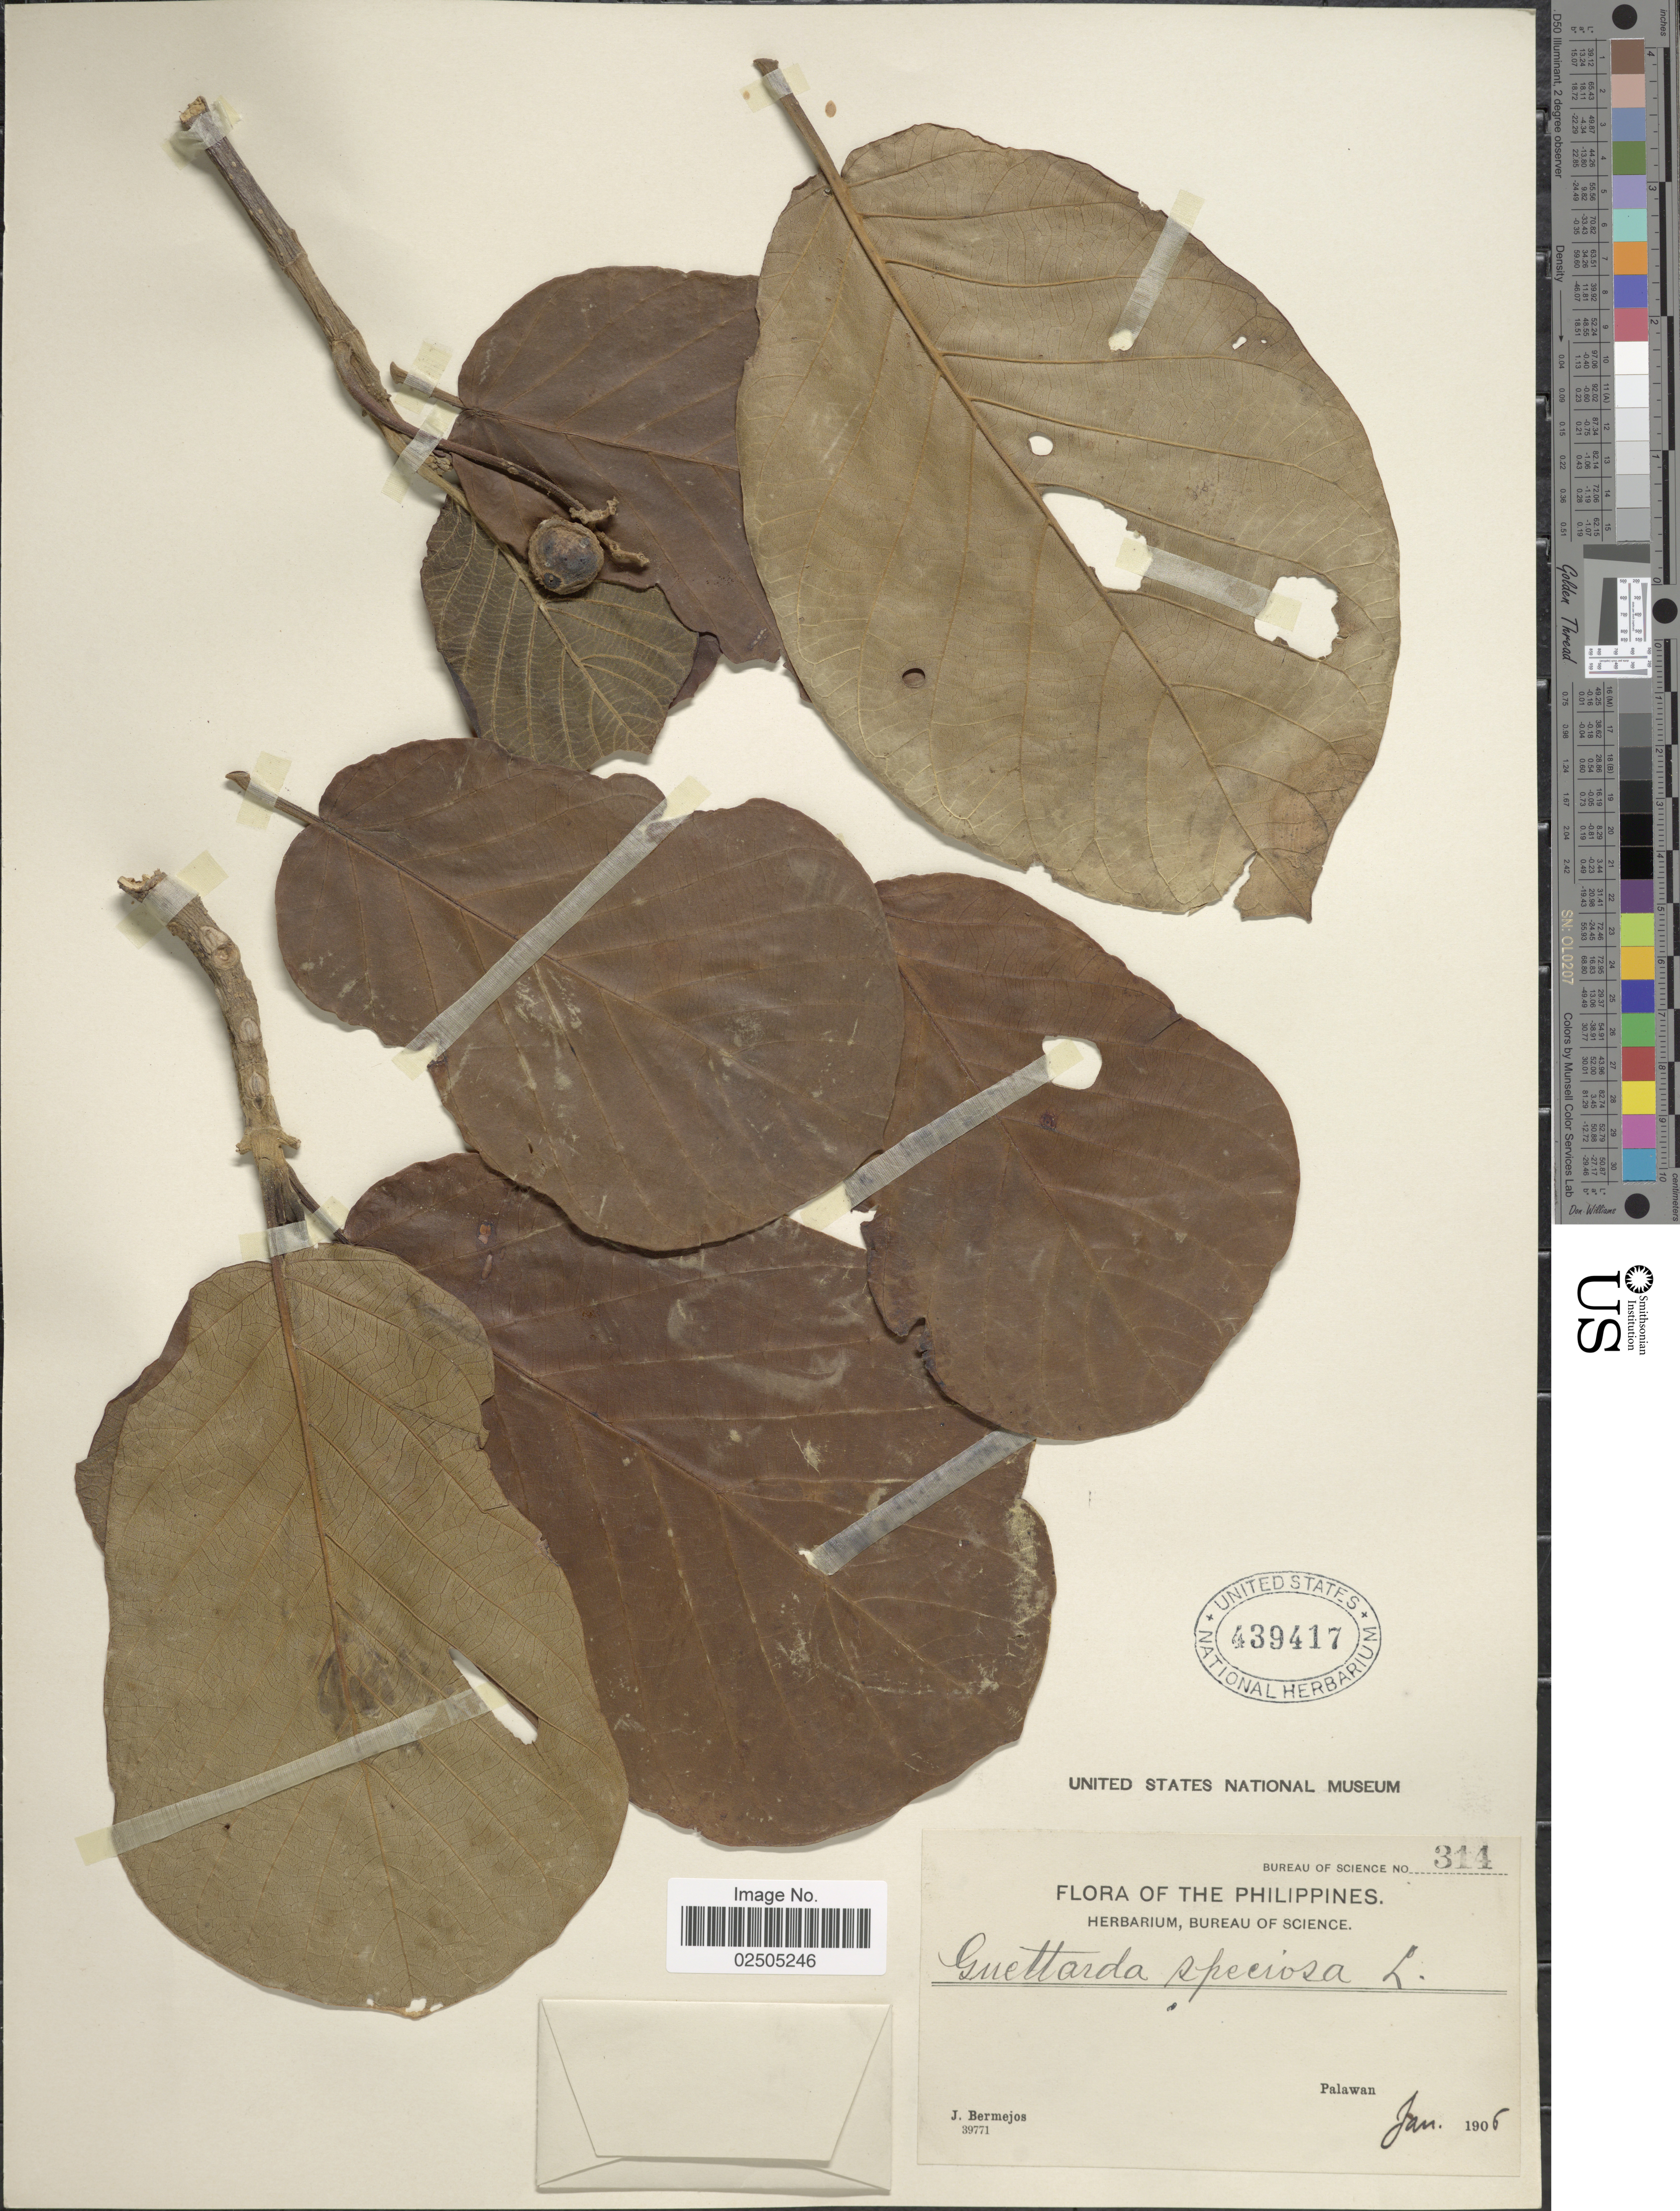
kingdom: Plantae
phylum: Tracheophyta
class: Magnoliopsida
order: Gentianales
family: Rubiaceae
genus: Guettarda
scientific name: Guettarda speciosa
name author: L.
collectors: J. Bermejos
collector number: Bureau Of Science 314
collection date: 1905-01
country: Philippines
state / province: Mimaropa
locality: Palawan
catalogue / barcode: US 439417